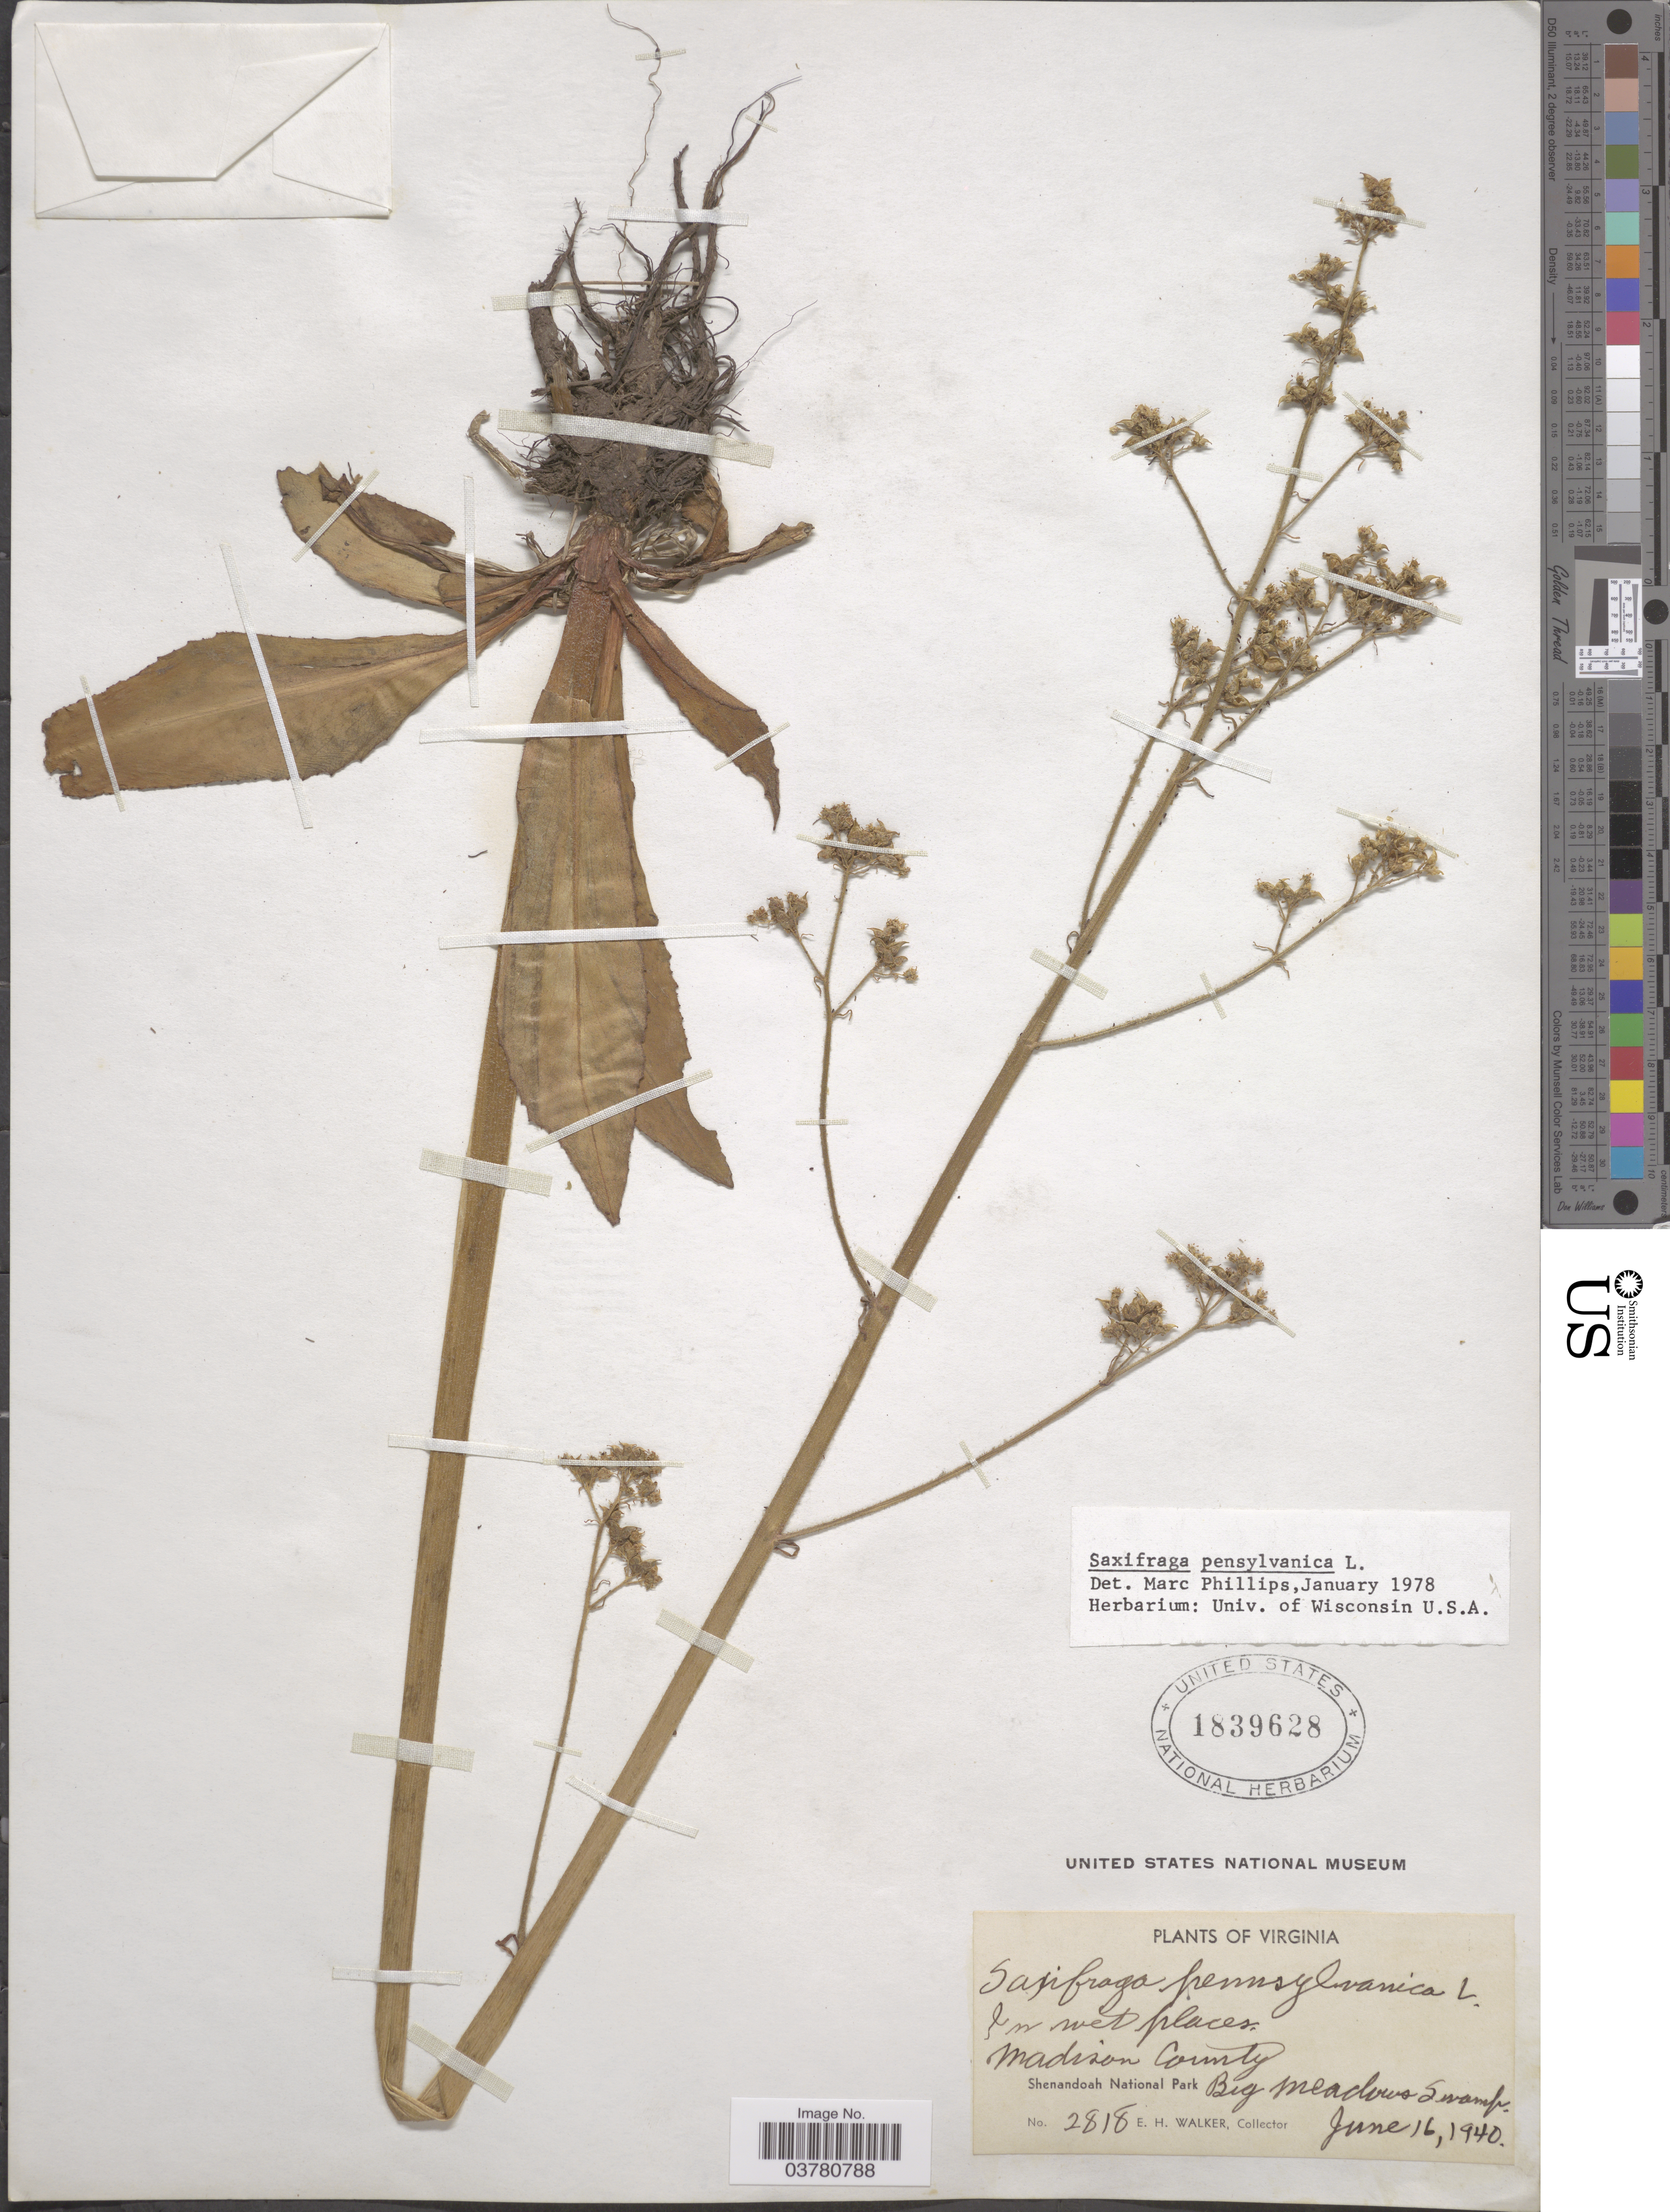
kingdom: Plantae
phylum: Tracheophyta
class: Magnoliopsida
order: Saxifragales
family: Saxifragaceae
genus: Micranthes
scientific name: Micranthes pensylvanica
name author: (L.) Haw.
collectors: E. H. Walker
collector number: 2818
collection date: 1940-06-16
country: United States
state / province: Virginia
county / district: Madison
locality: Shenandoah National Park. Big meadows swamp.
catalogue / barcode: US 1839628